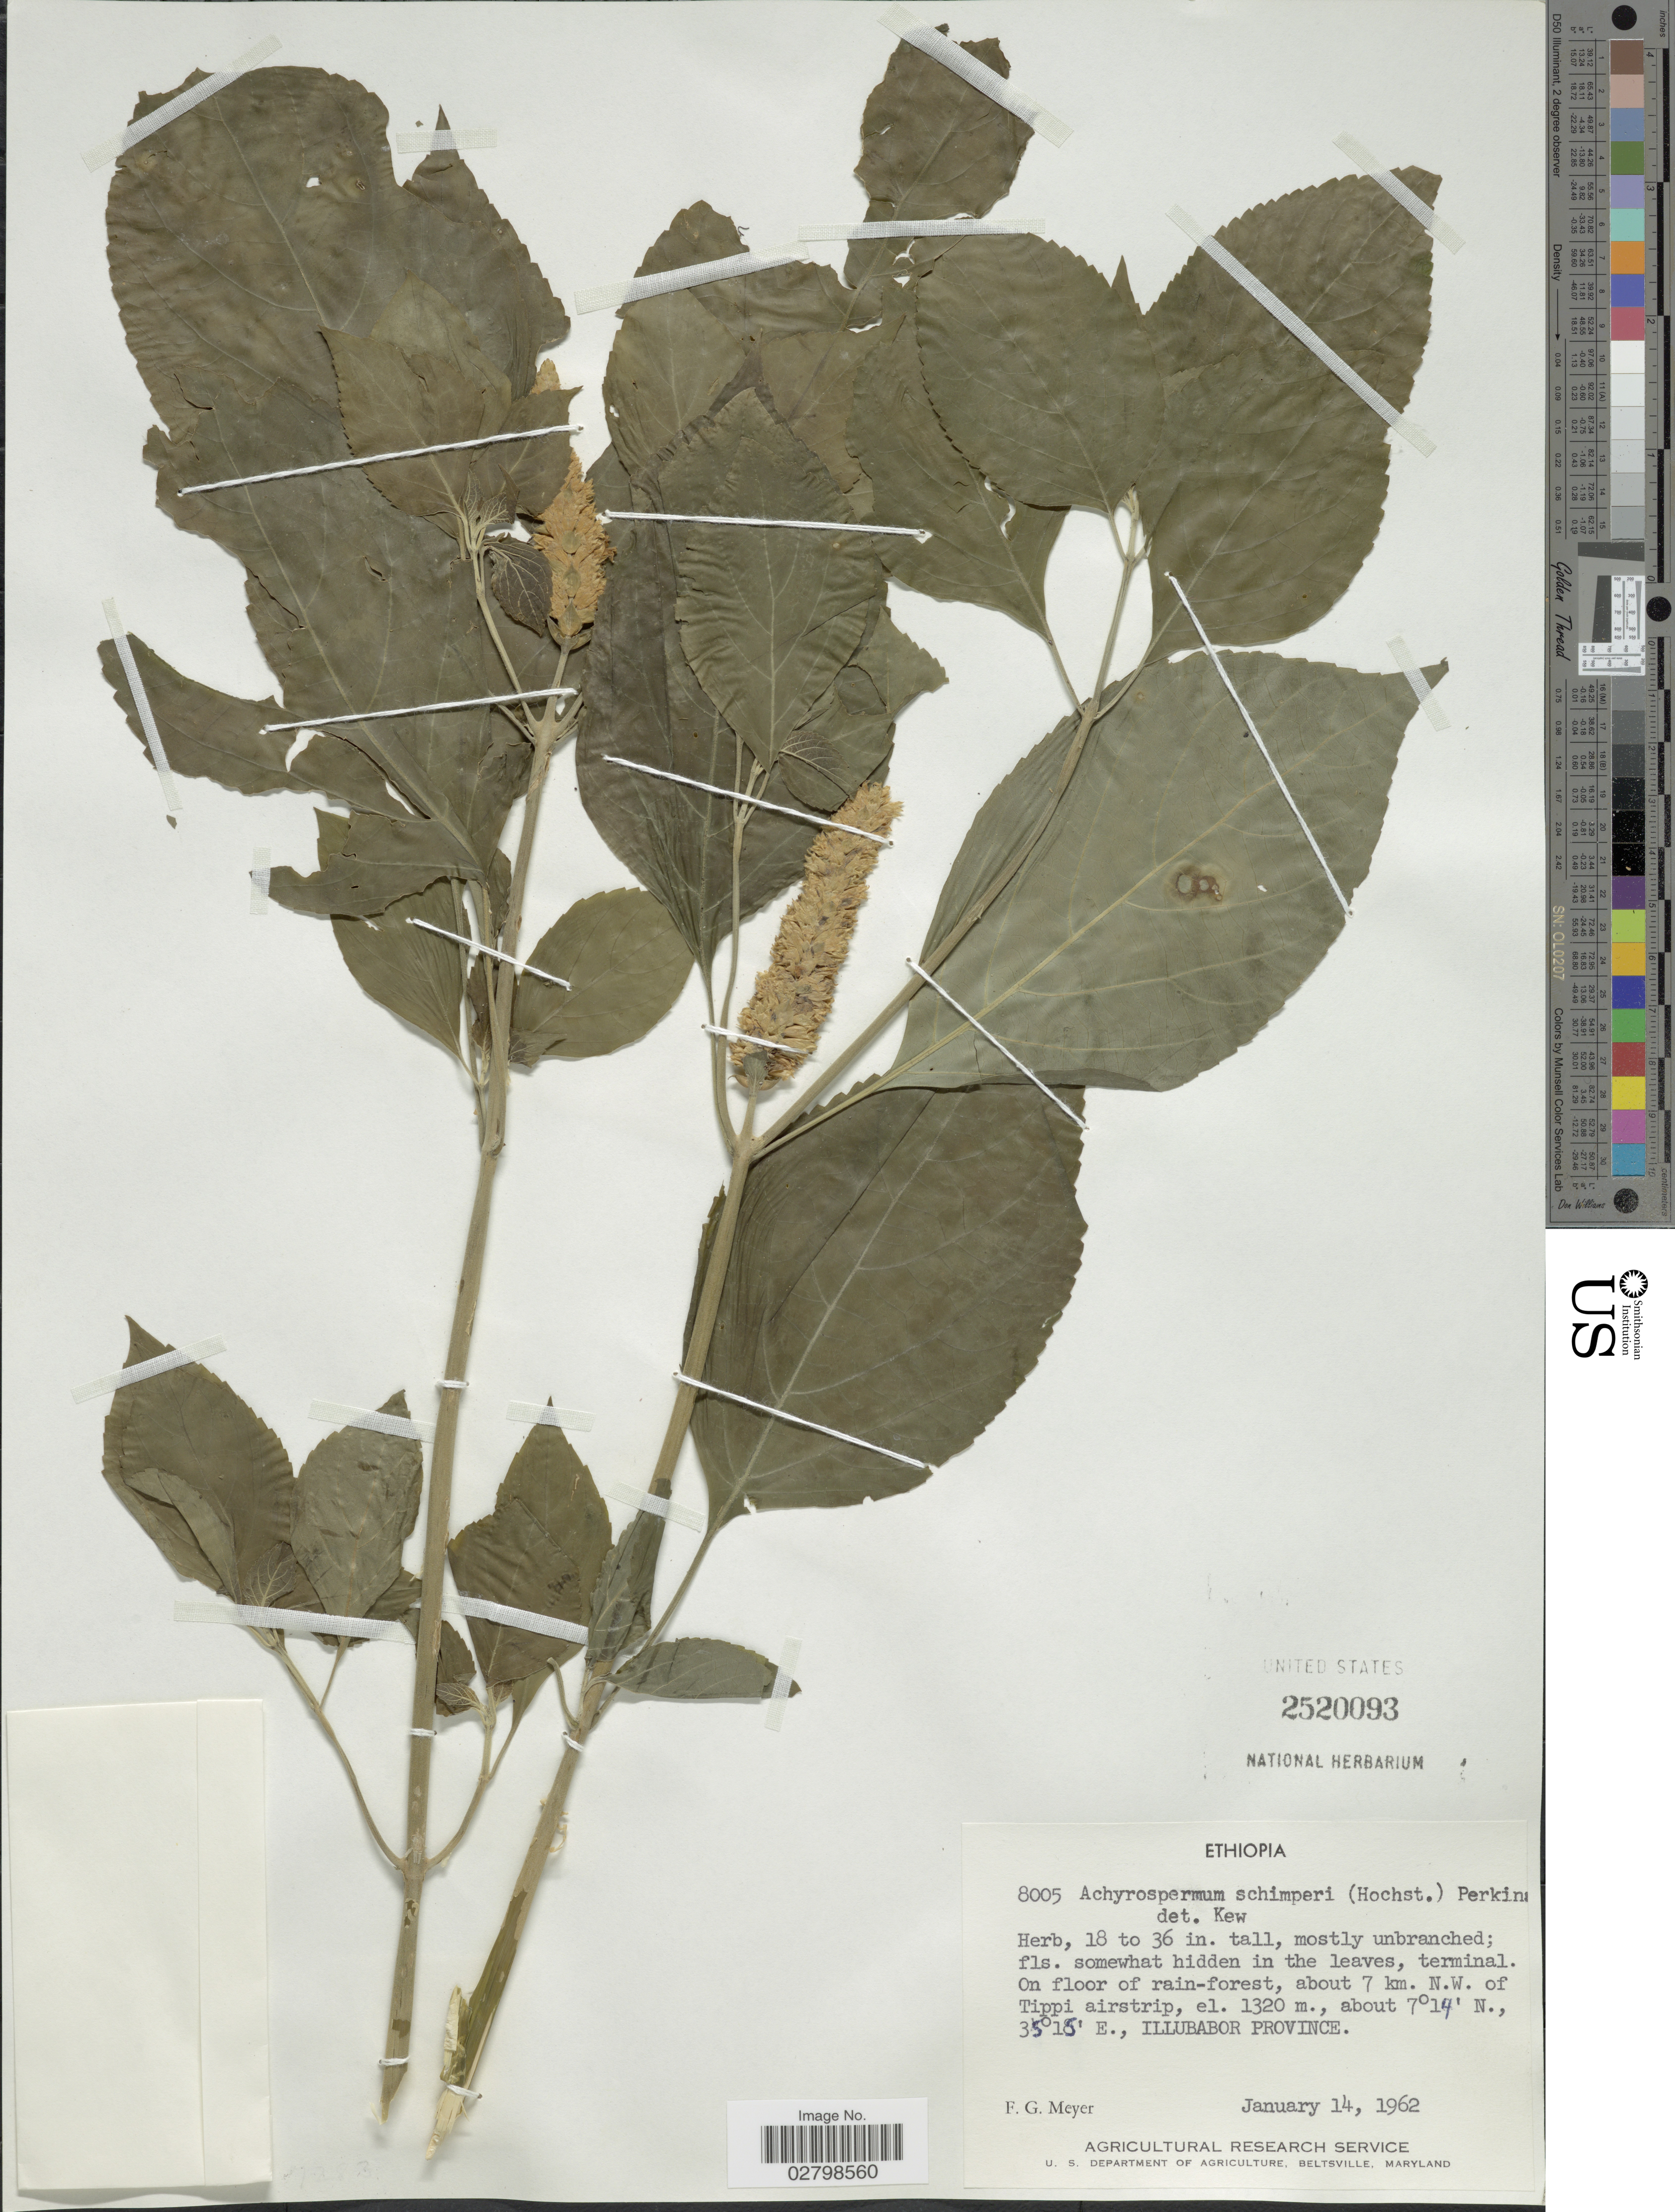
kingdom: Plantae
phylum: Tracheophyta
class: Magnoliopsida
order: Lamiales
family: Lamiaceae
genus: Achyrospermum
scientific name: Achyrospermum schimperi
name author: (Hochst. ex Briq.) Perkins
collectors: F. G. Meyer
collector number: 8005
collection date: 1962-01-14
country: Ethiopia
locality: About 7 km. N.W. of Tippi airstrip. Illubabor Province.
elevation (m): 1320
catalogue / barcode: US 2520093